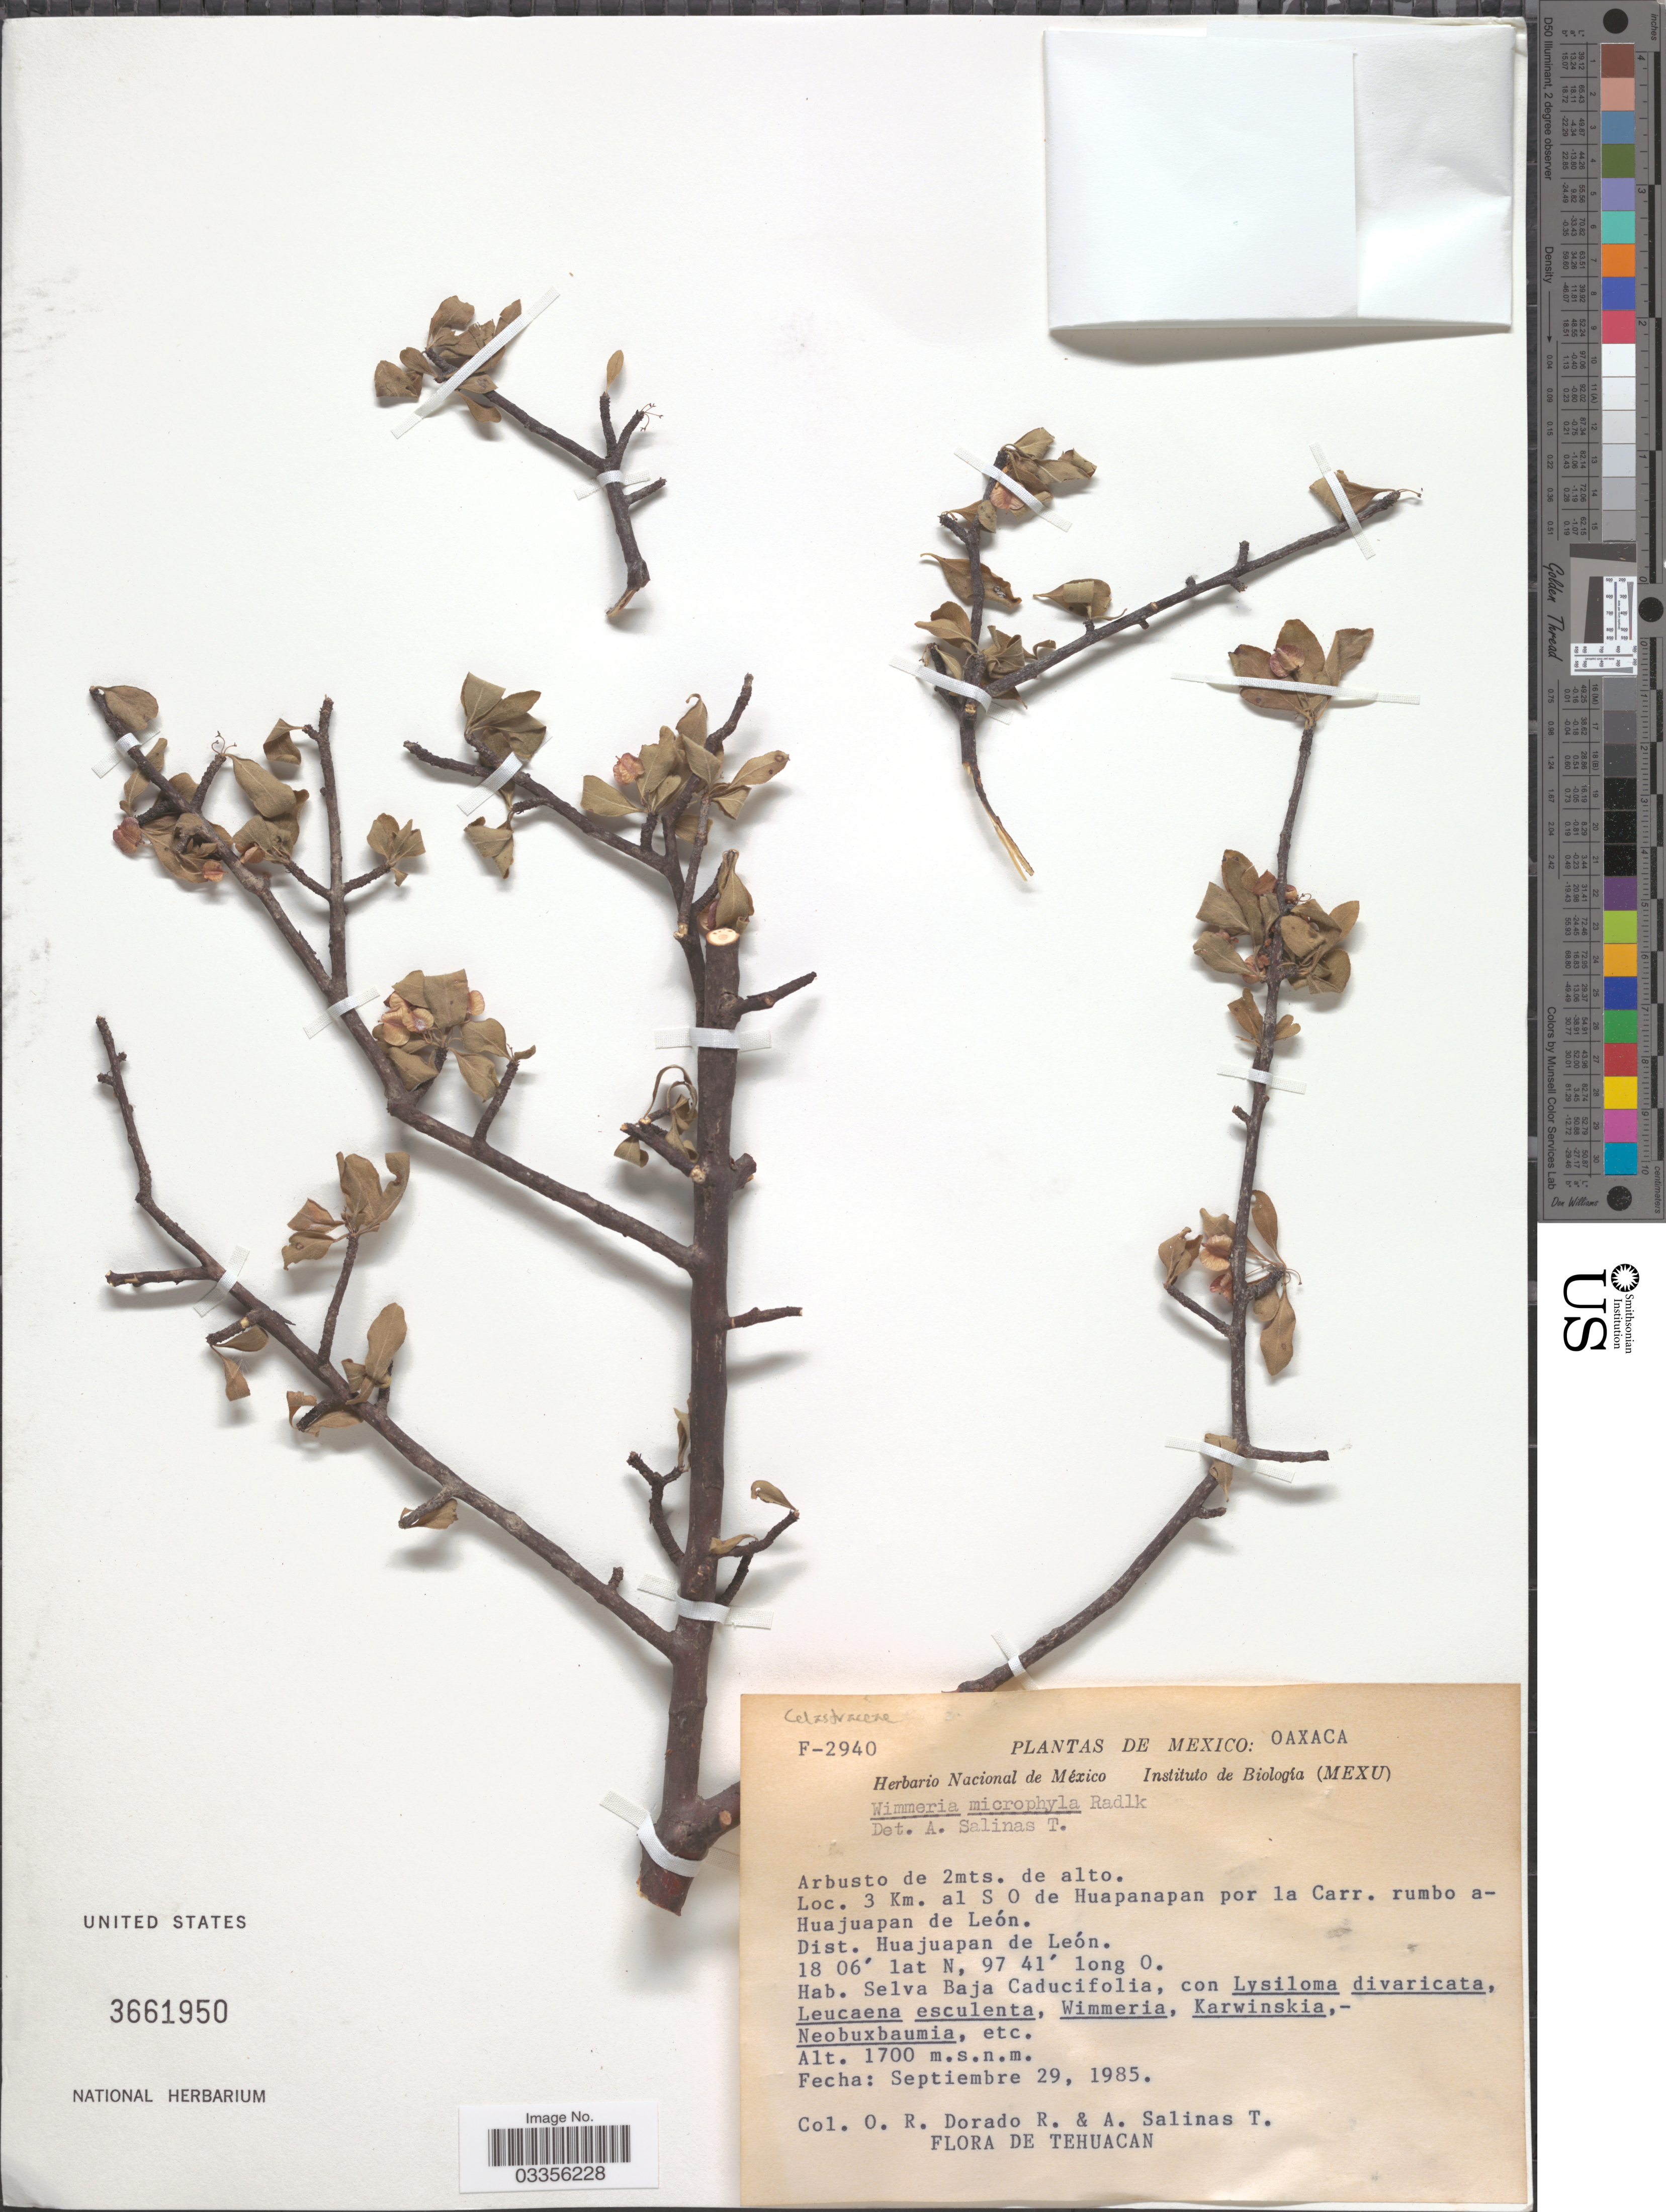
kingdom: Plantae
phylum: Tracheophyta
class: Magnoliopsida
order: Celastrales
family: Celastraceae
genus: Wimmeria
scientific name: Wimmeria microphylla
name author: Radlk.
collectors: O. Dorado R. & A. Salinas T.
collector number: F-2940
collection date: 1985-09-29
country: Mexico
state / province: Oaxaca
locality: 3 Km. al S O de Huapanapan por la Carr. rumbo a- Huajuapan de León. Dist. Huajuapan de León.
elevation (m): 1700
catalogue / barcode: US 3661950